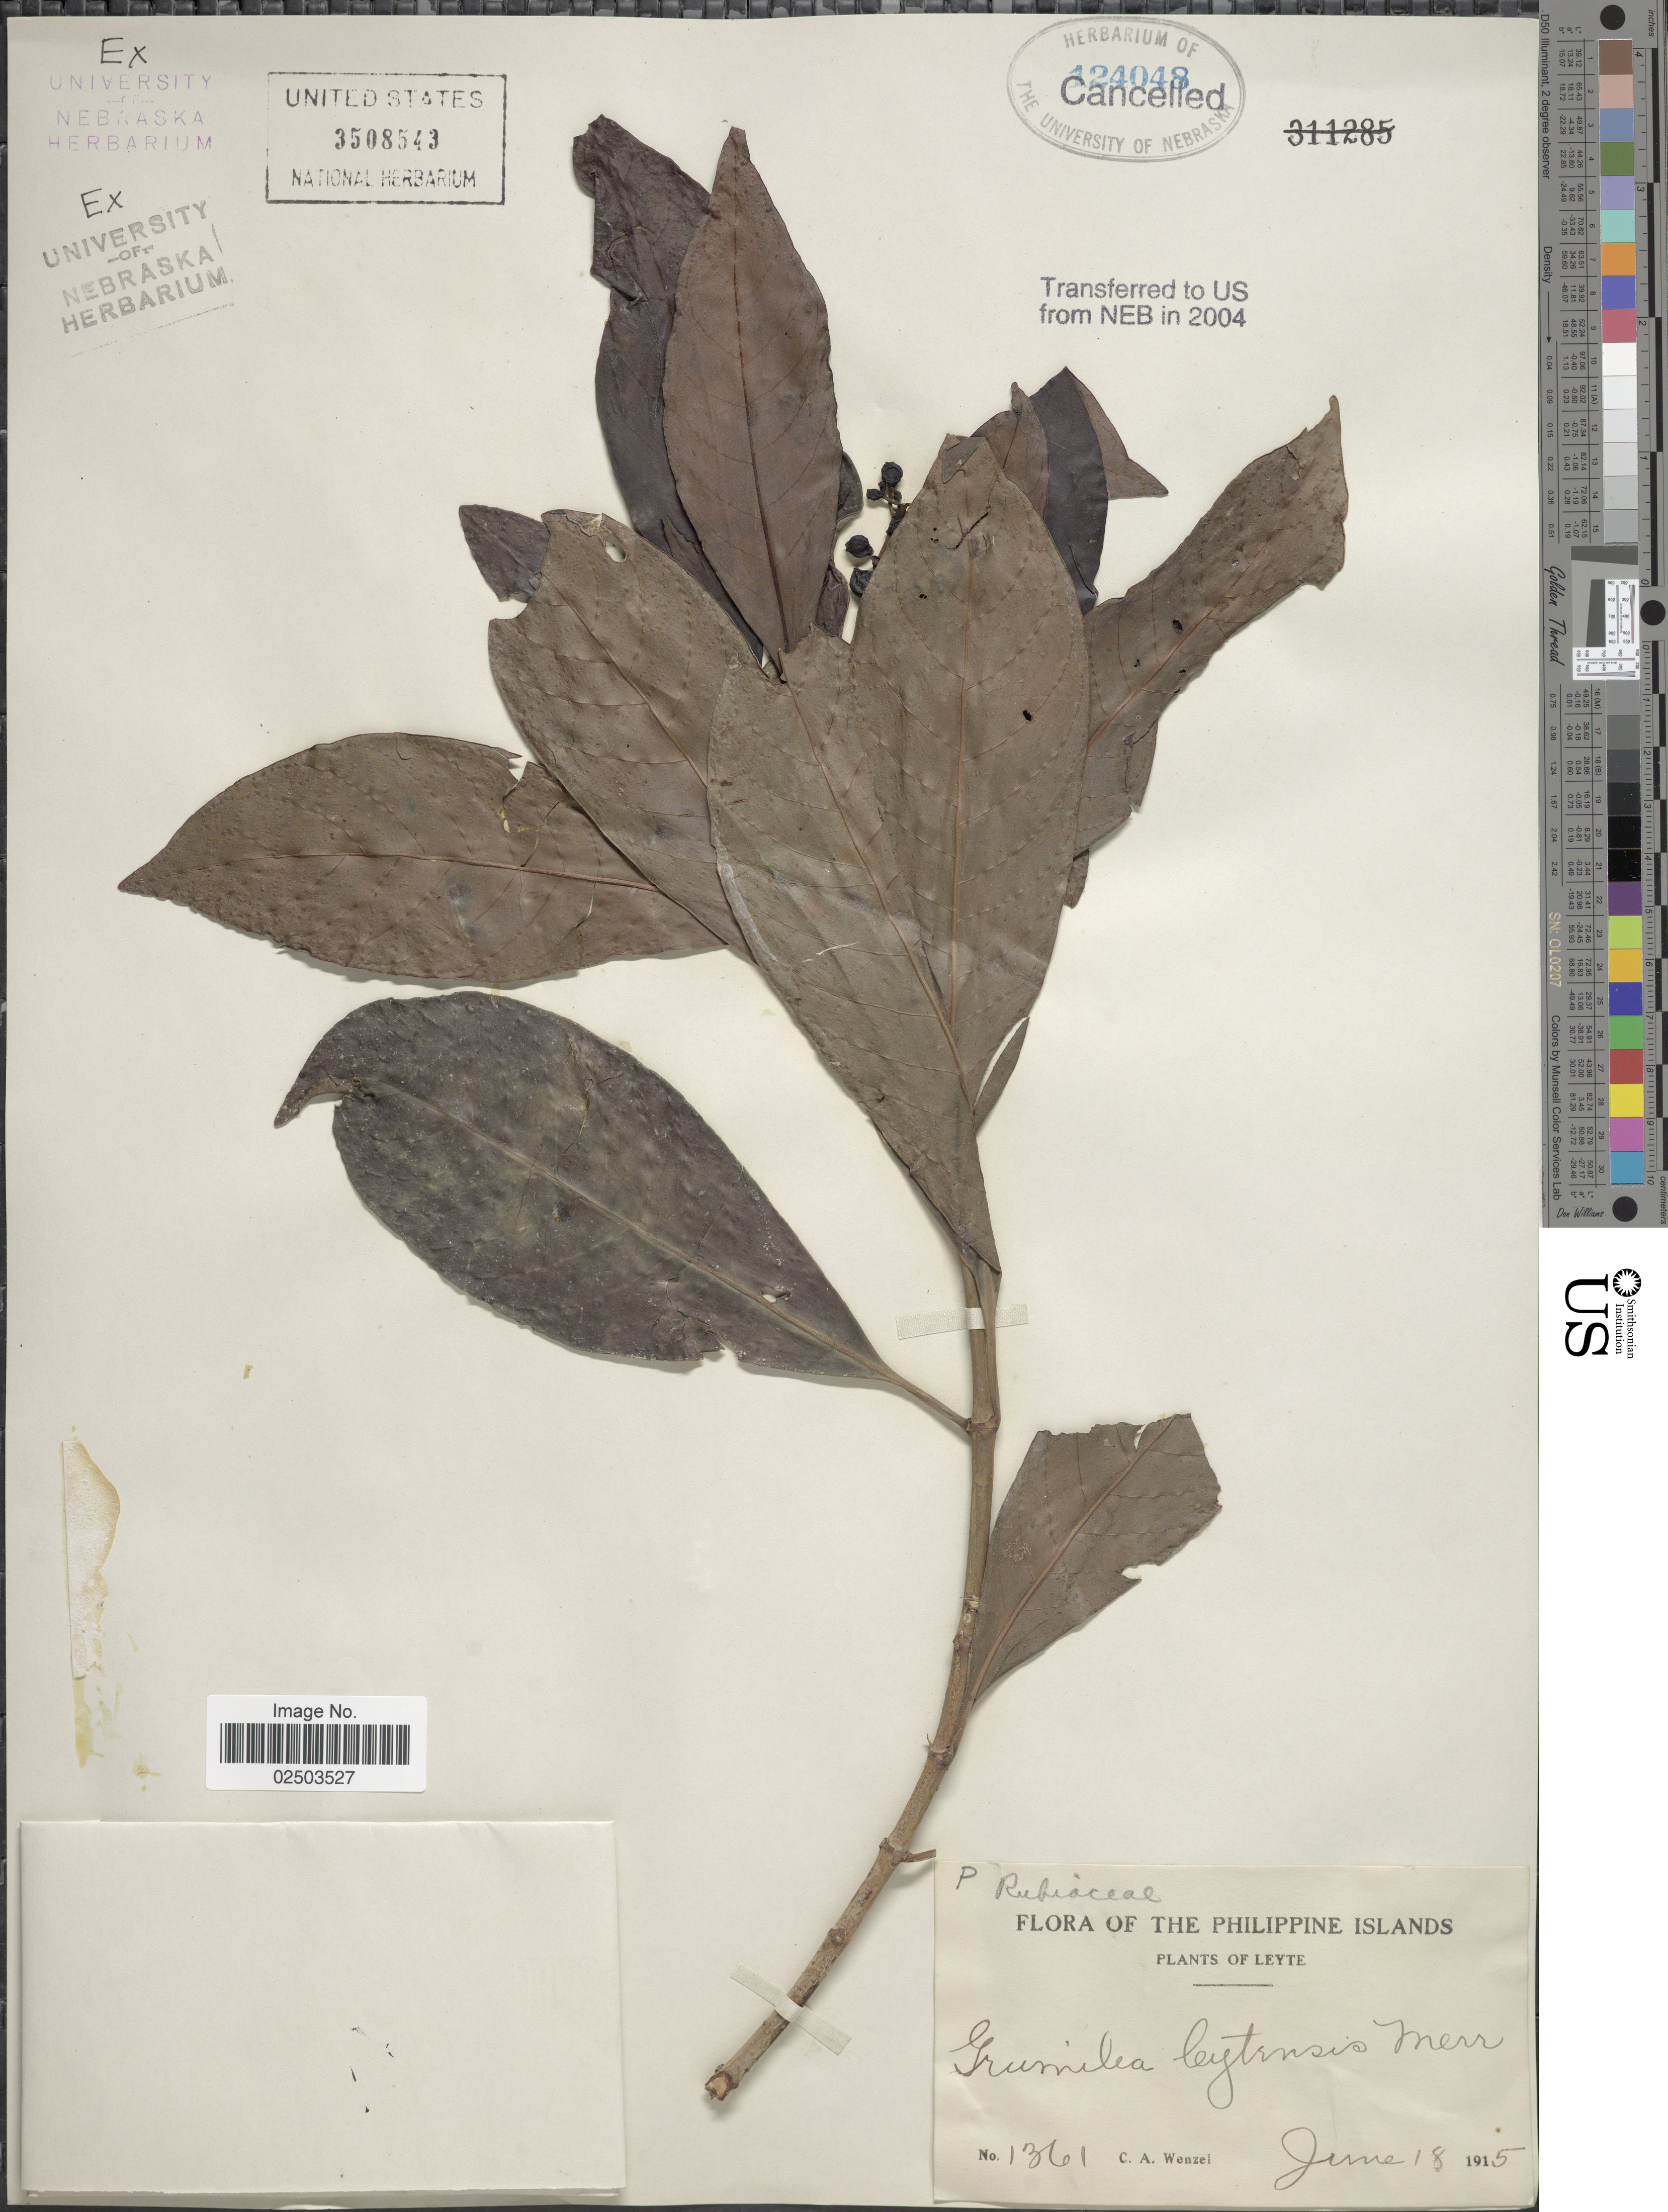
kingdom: Plantae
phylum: Tracheophyta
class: Magnoliopsida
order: Gentianales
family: Rubiaceae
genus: Canthium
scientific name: Canthium leytense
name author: (Merr.) Merr.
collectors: C. Wenzel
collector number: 1361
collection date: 1915-06-18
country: Philippines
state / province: Eastern Visayas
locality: Leyte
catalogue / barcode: US 3508543